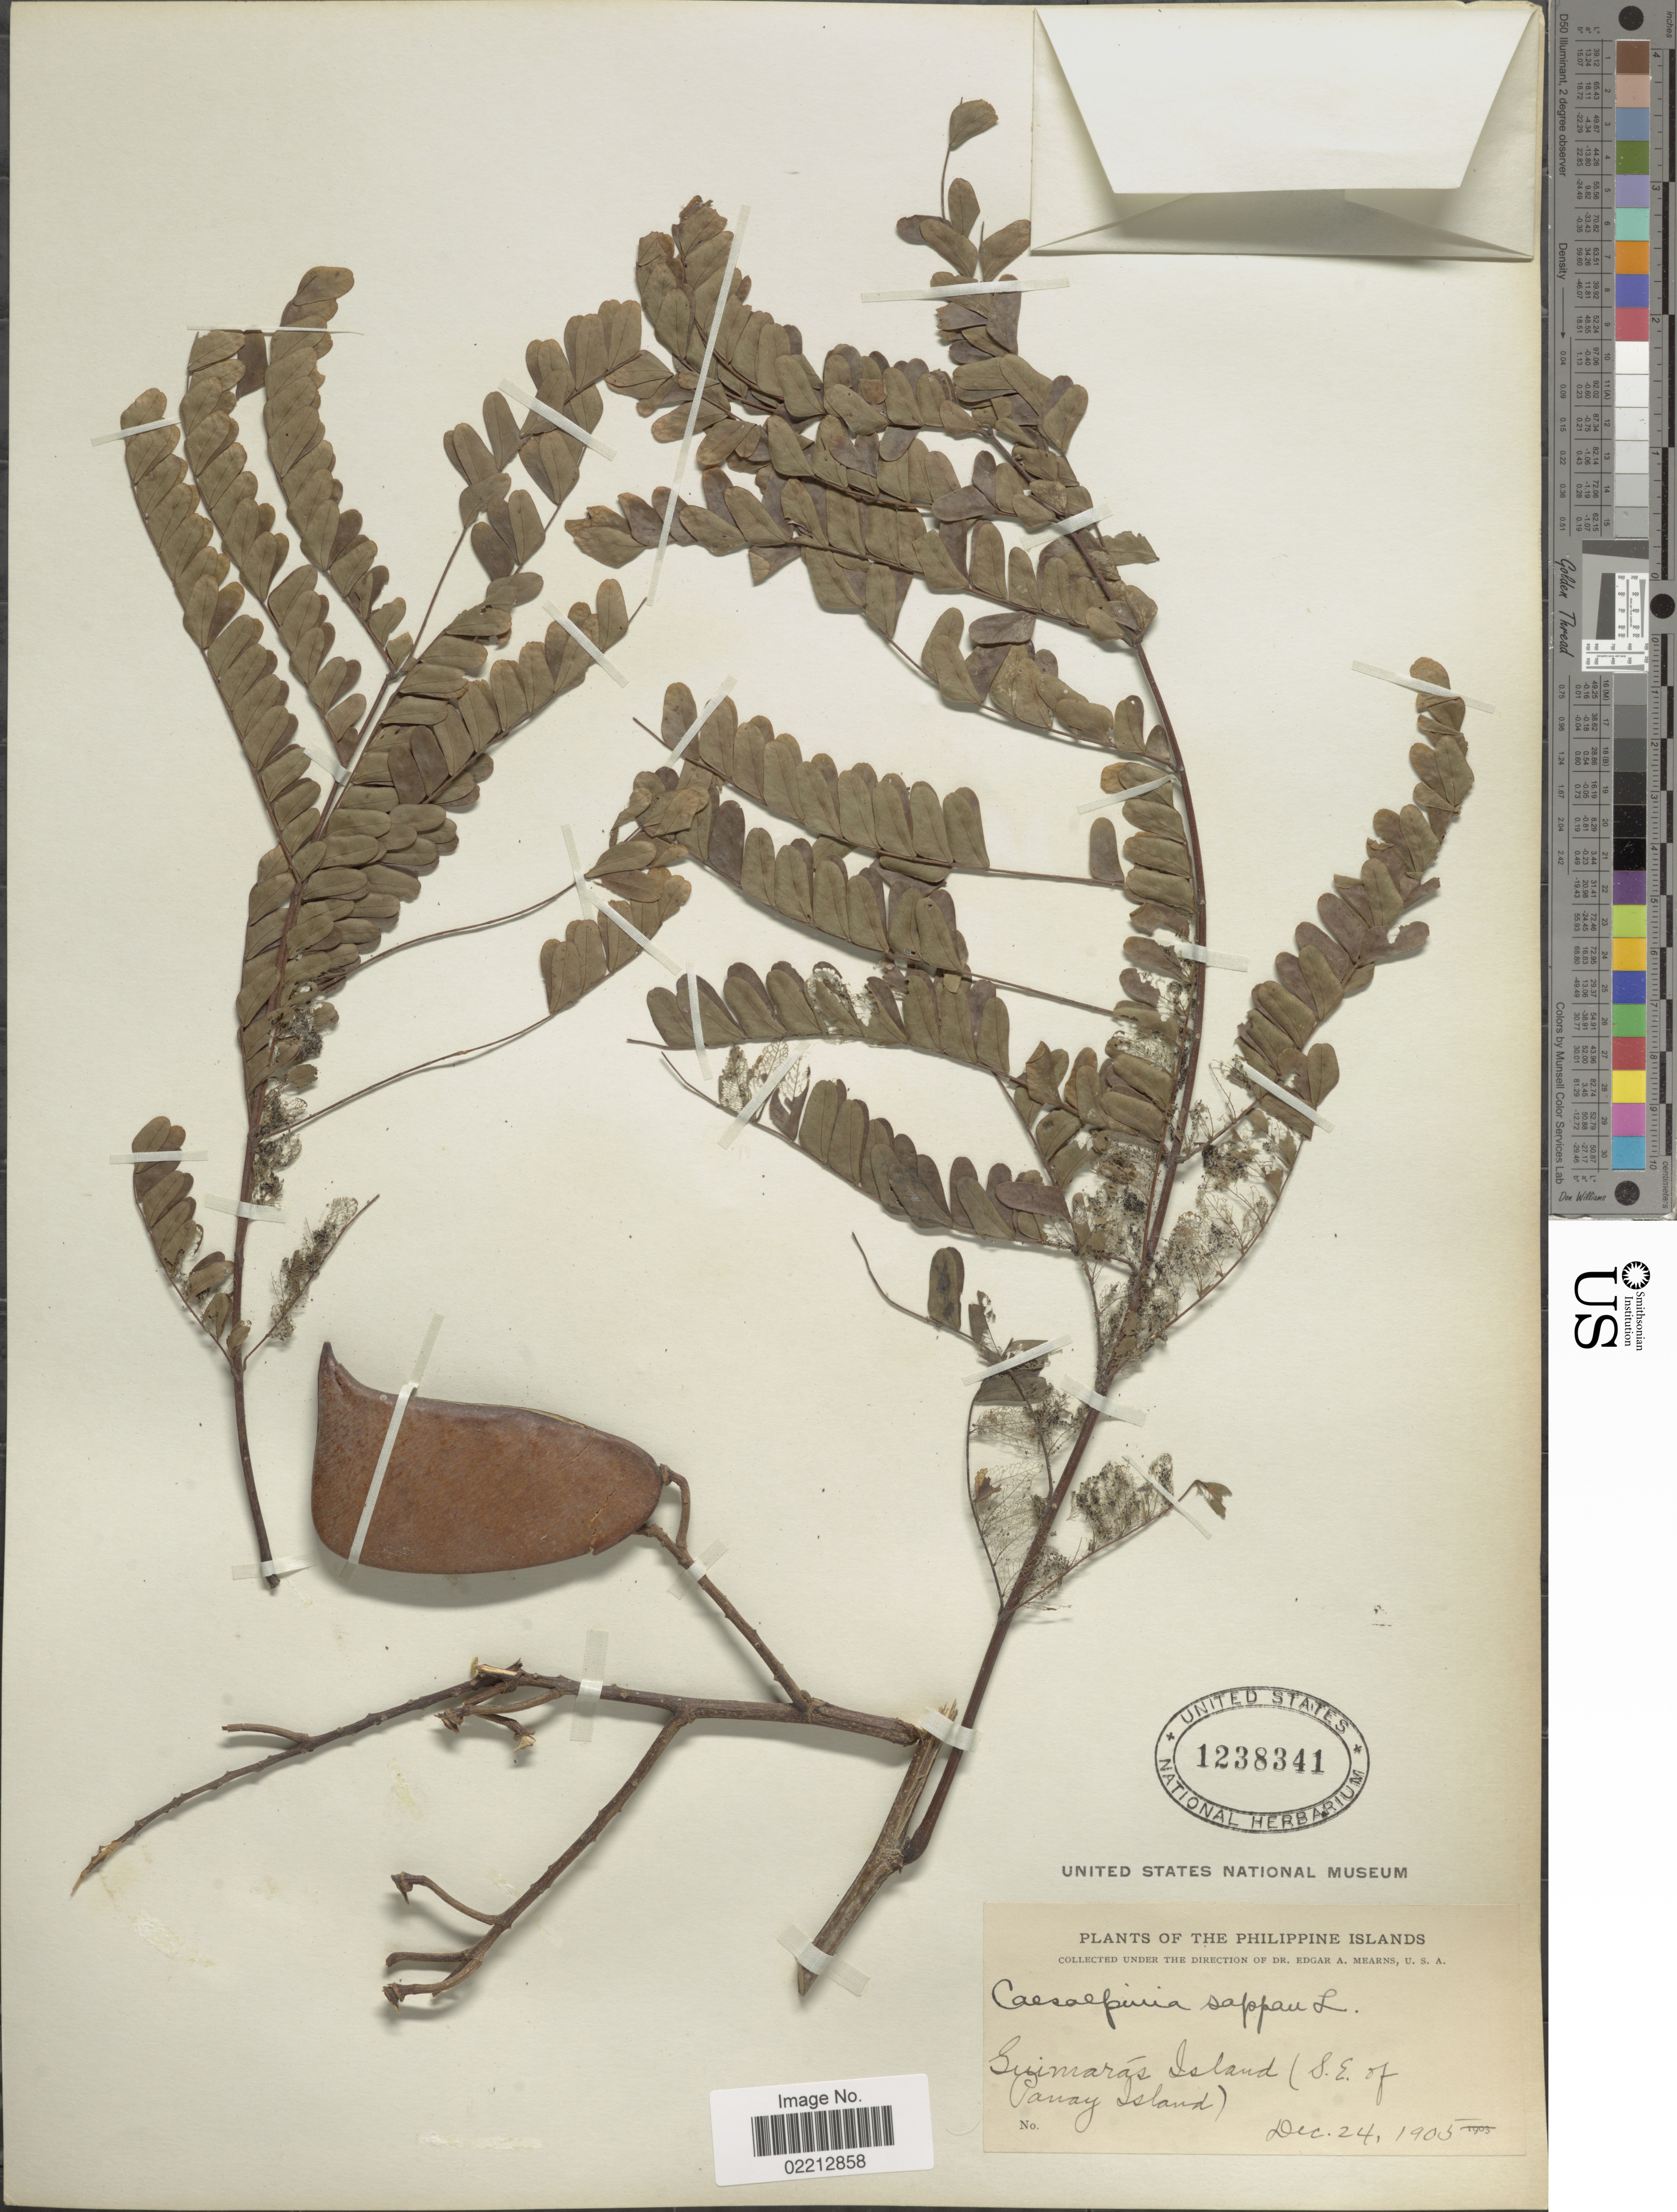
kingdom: Plantae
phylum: Tracheophyta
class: Magnoliopsida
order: Fabales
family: Fabaceae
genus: Biancaea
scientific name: Biancaea sappan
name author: (L.) Tod.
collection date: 1905-12-24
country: Philippines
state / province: Western Visayas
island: Guimaras Island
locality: Guimaras Island (S.E. of Panay Island)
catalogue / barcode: US 1238341